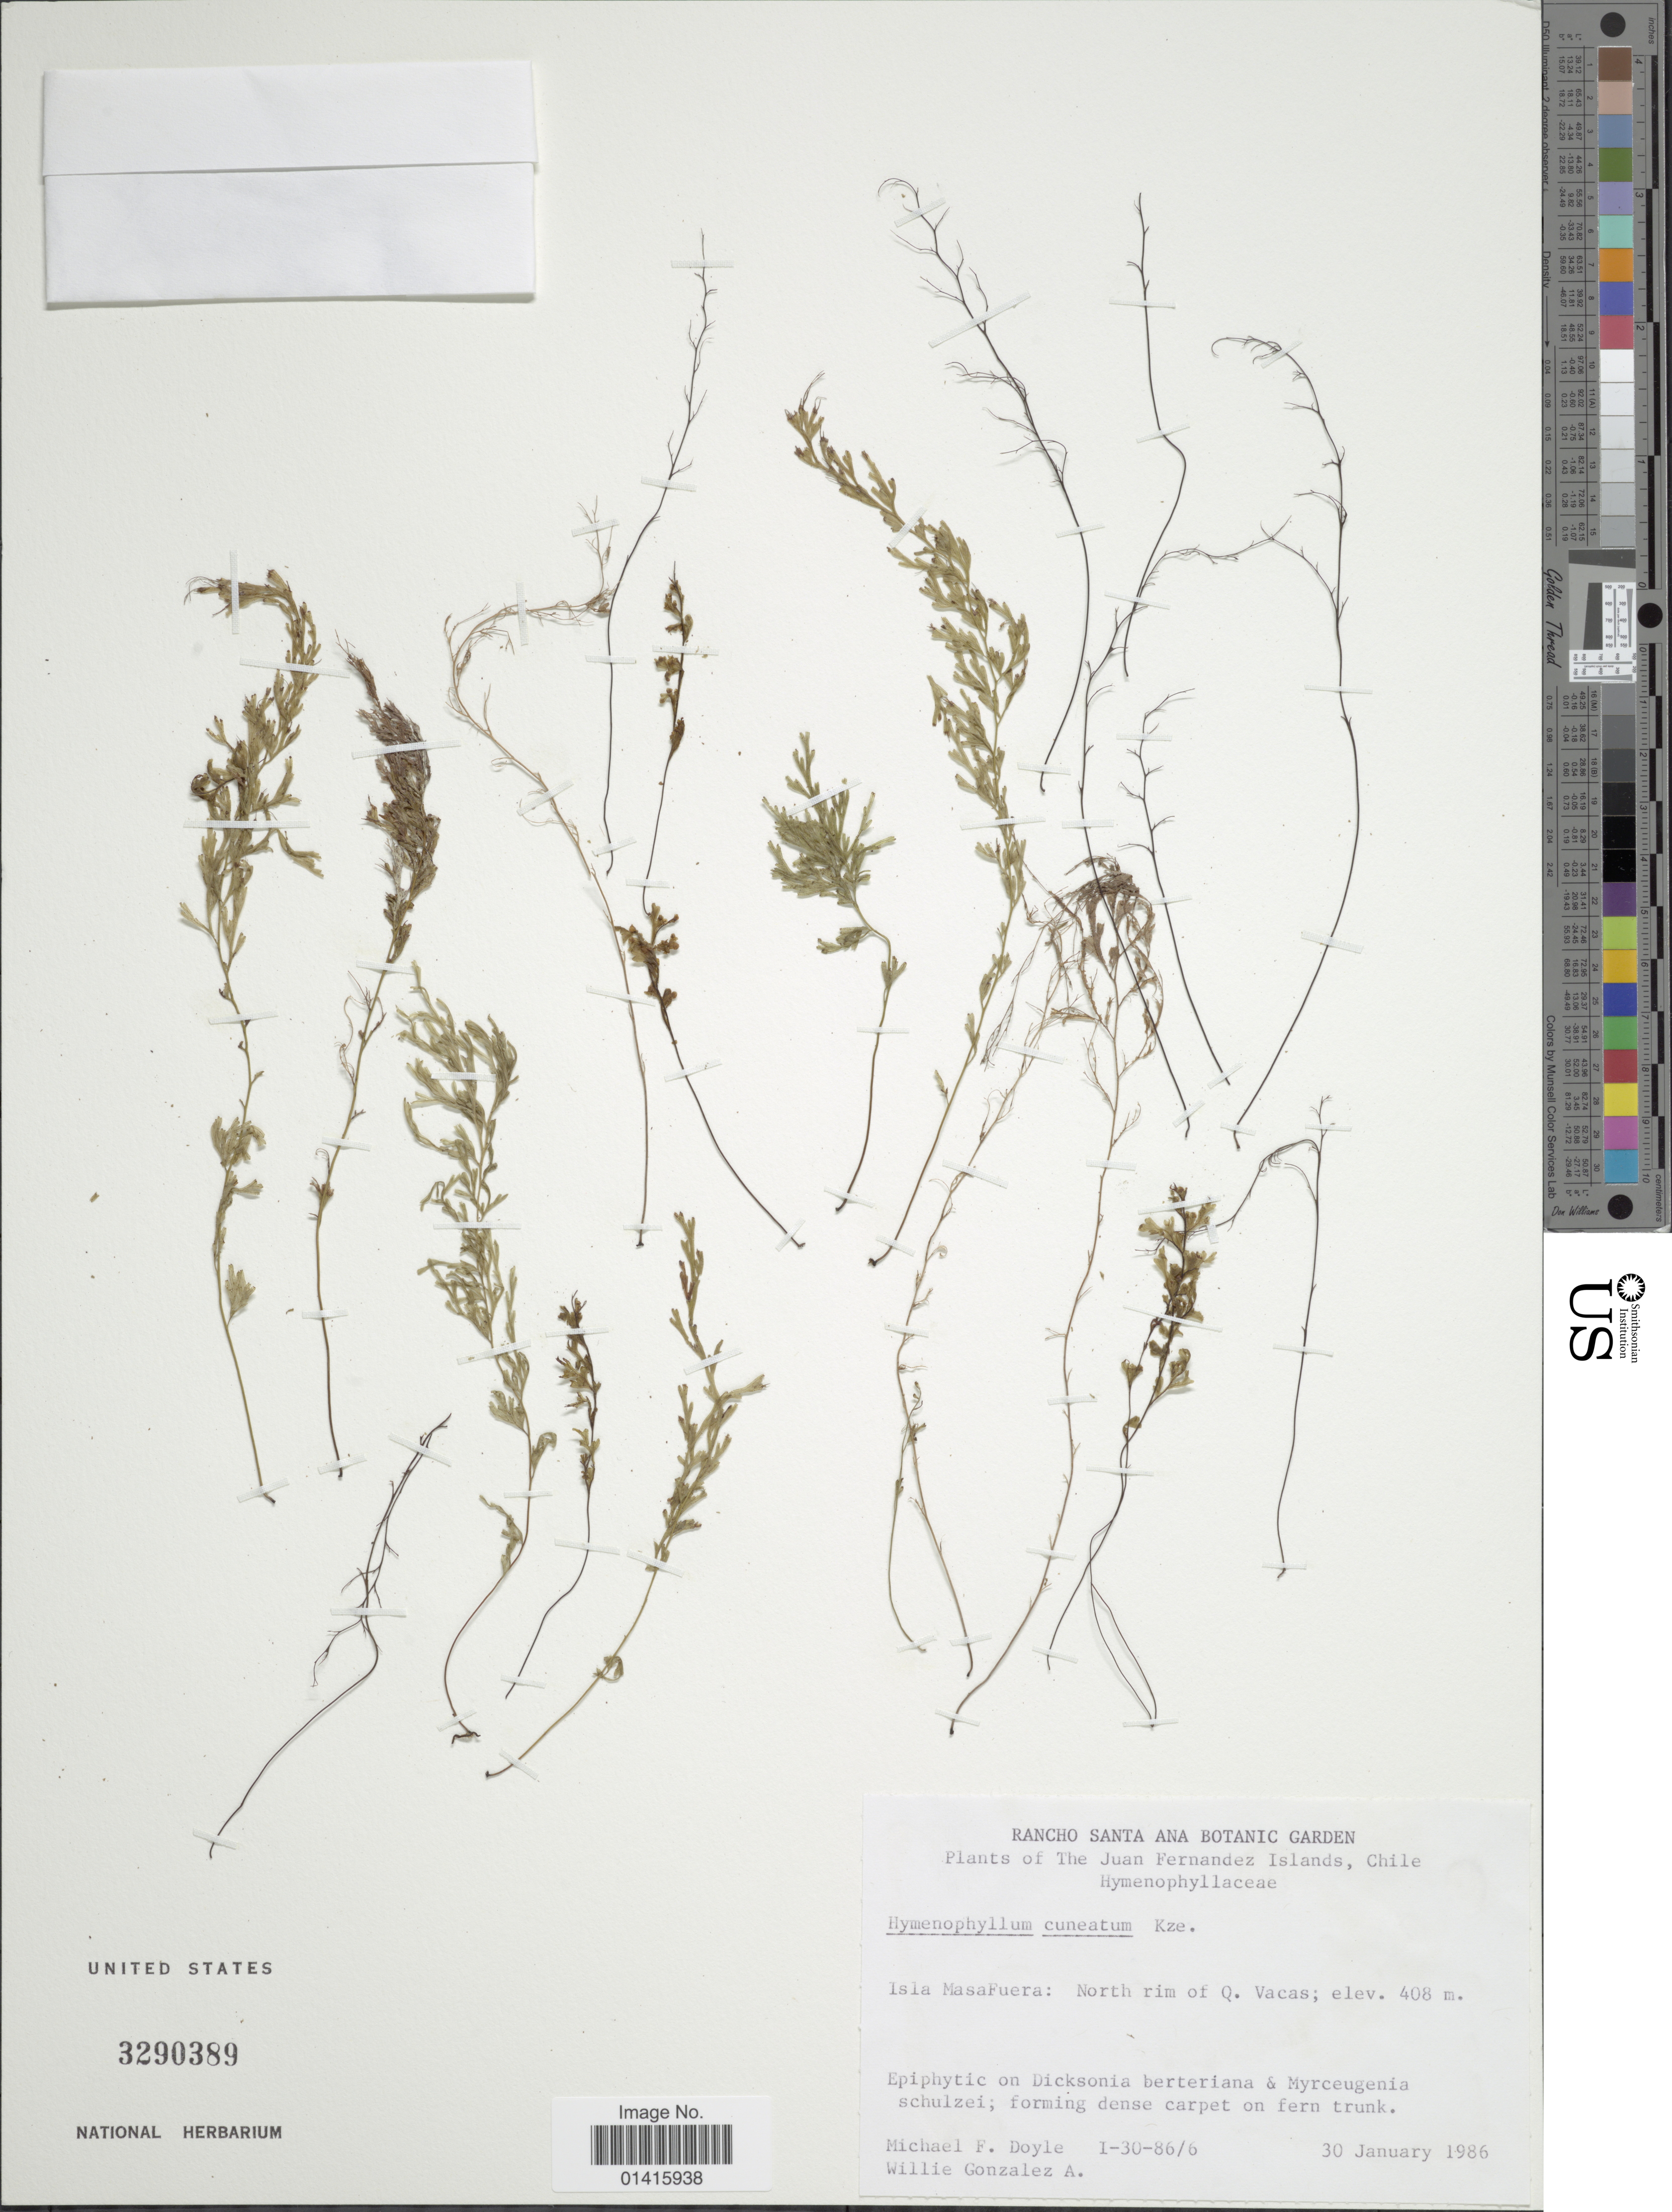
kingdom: Plantae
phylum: Tracheophyta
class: Polypodiopsida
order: Hymenophyllales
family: Hymenophyllaceae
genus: Hymenophyllum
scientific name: Hymenophyllum cuneatum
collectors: M. Doyle & A. Gonzales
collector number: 1-30-86/6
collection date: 1986-01-30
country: Chile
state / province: Valparaíso (V)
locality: Juan Fernandez Islands, Chile, Isla Masafuera: North rim of Q. Vacas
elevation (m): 408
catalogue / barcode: US 3290389